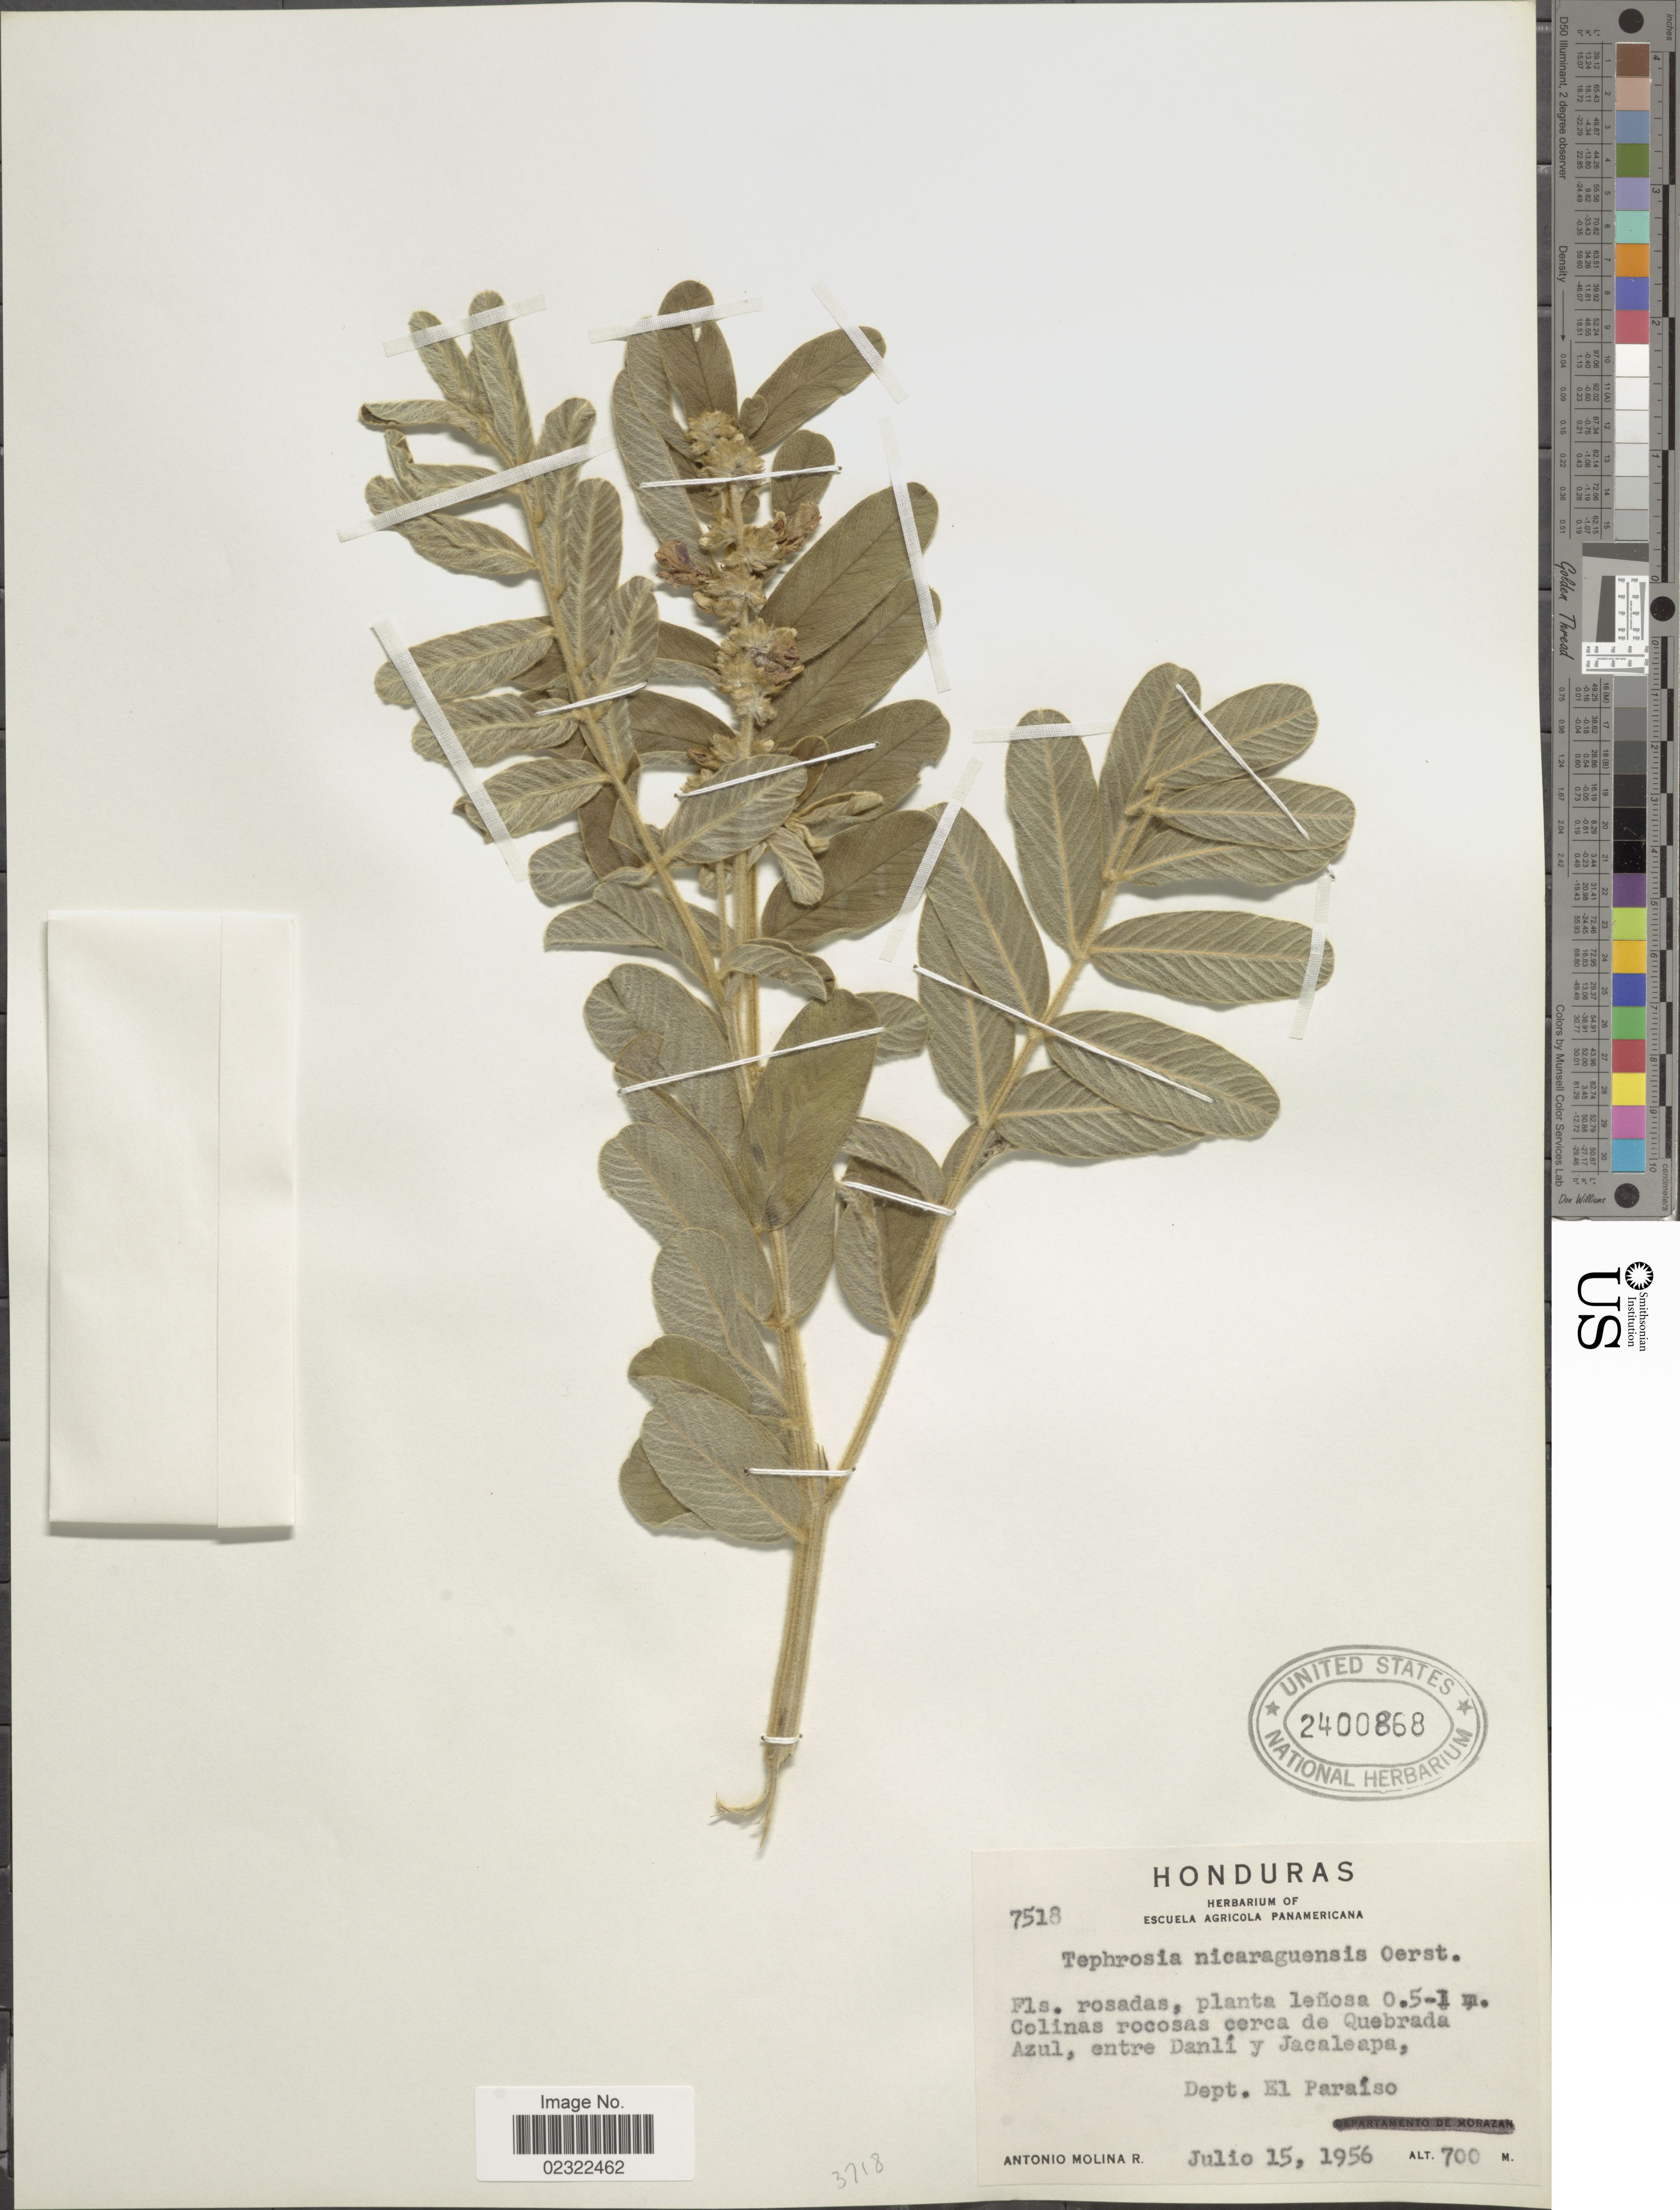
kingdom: Plantae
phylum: Tracheophyta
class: Magnoliopsida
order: Fabales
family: Fabaceae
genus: Tephrosia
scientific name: Tephrosia nicaraguensis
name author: Oerst.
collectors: A. Molina R.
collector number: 7518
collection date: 1956-07-15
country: Honduras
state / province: El Paraíso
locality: Colinas rocosas cerca de Quebrada, Azul, entre Danli y Jacaleapa.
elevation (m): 700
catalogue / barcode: US 2400868